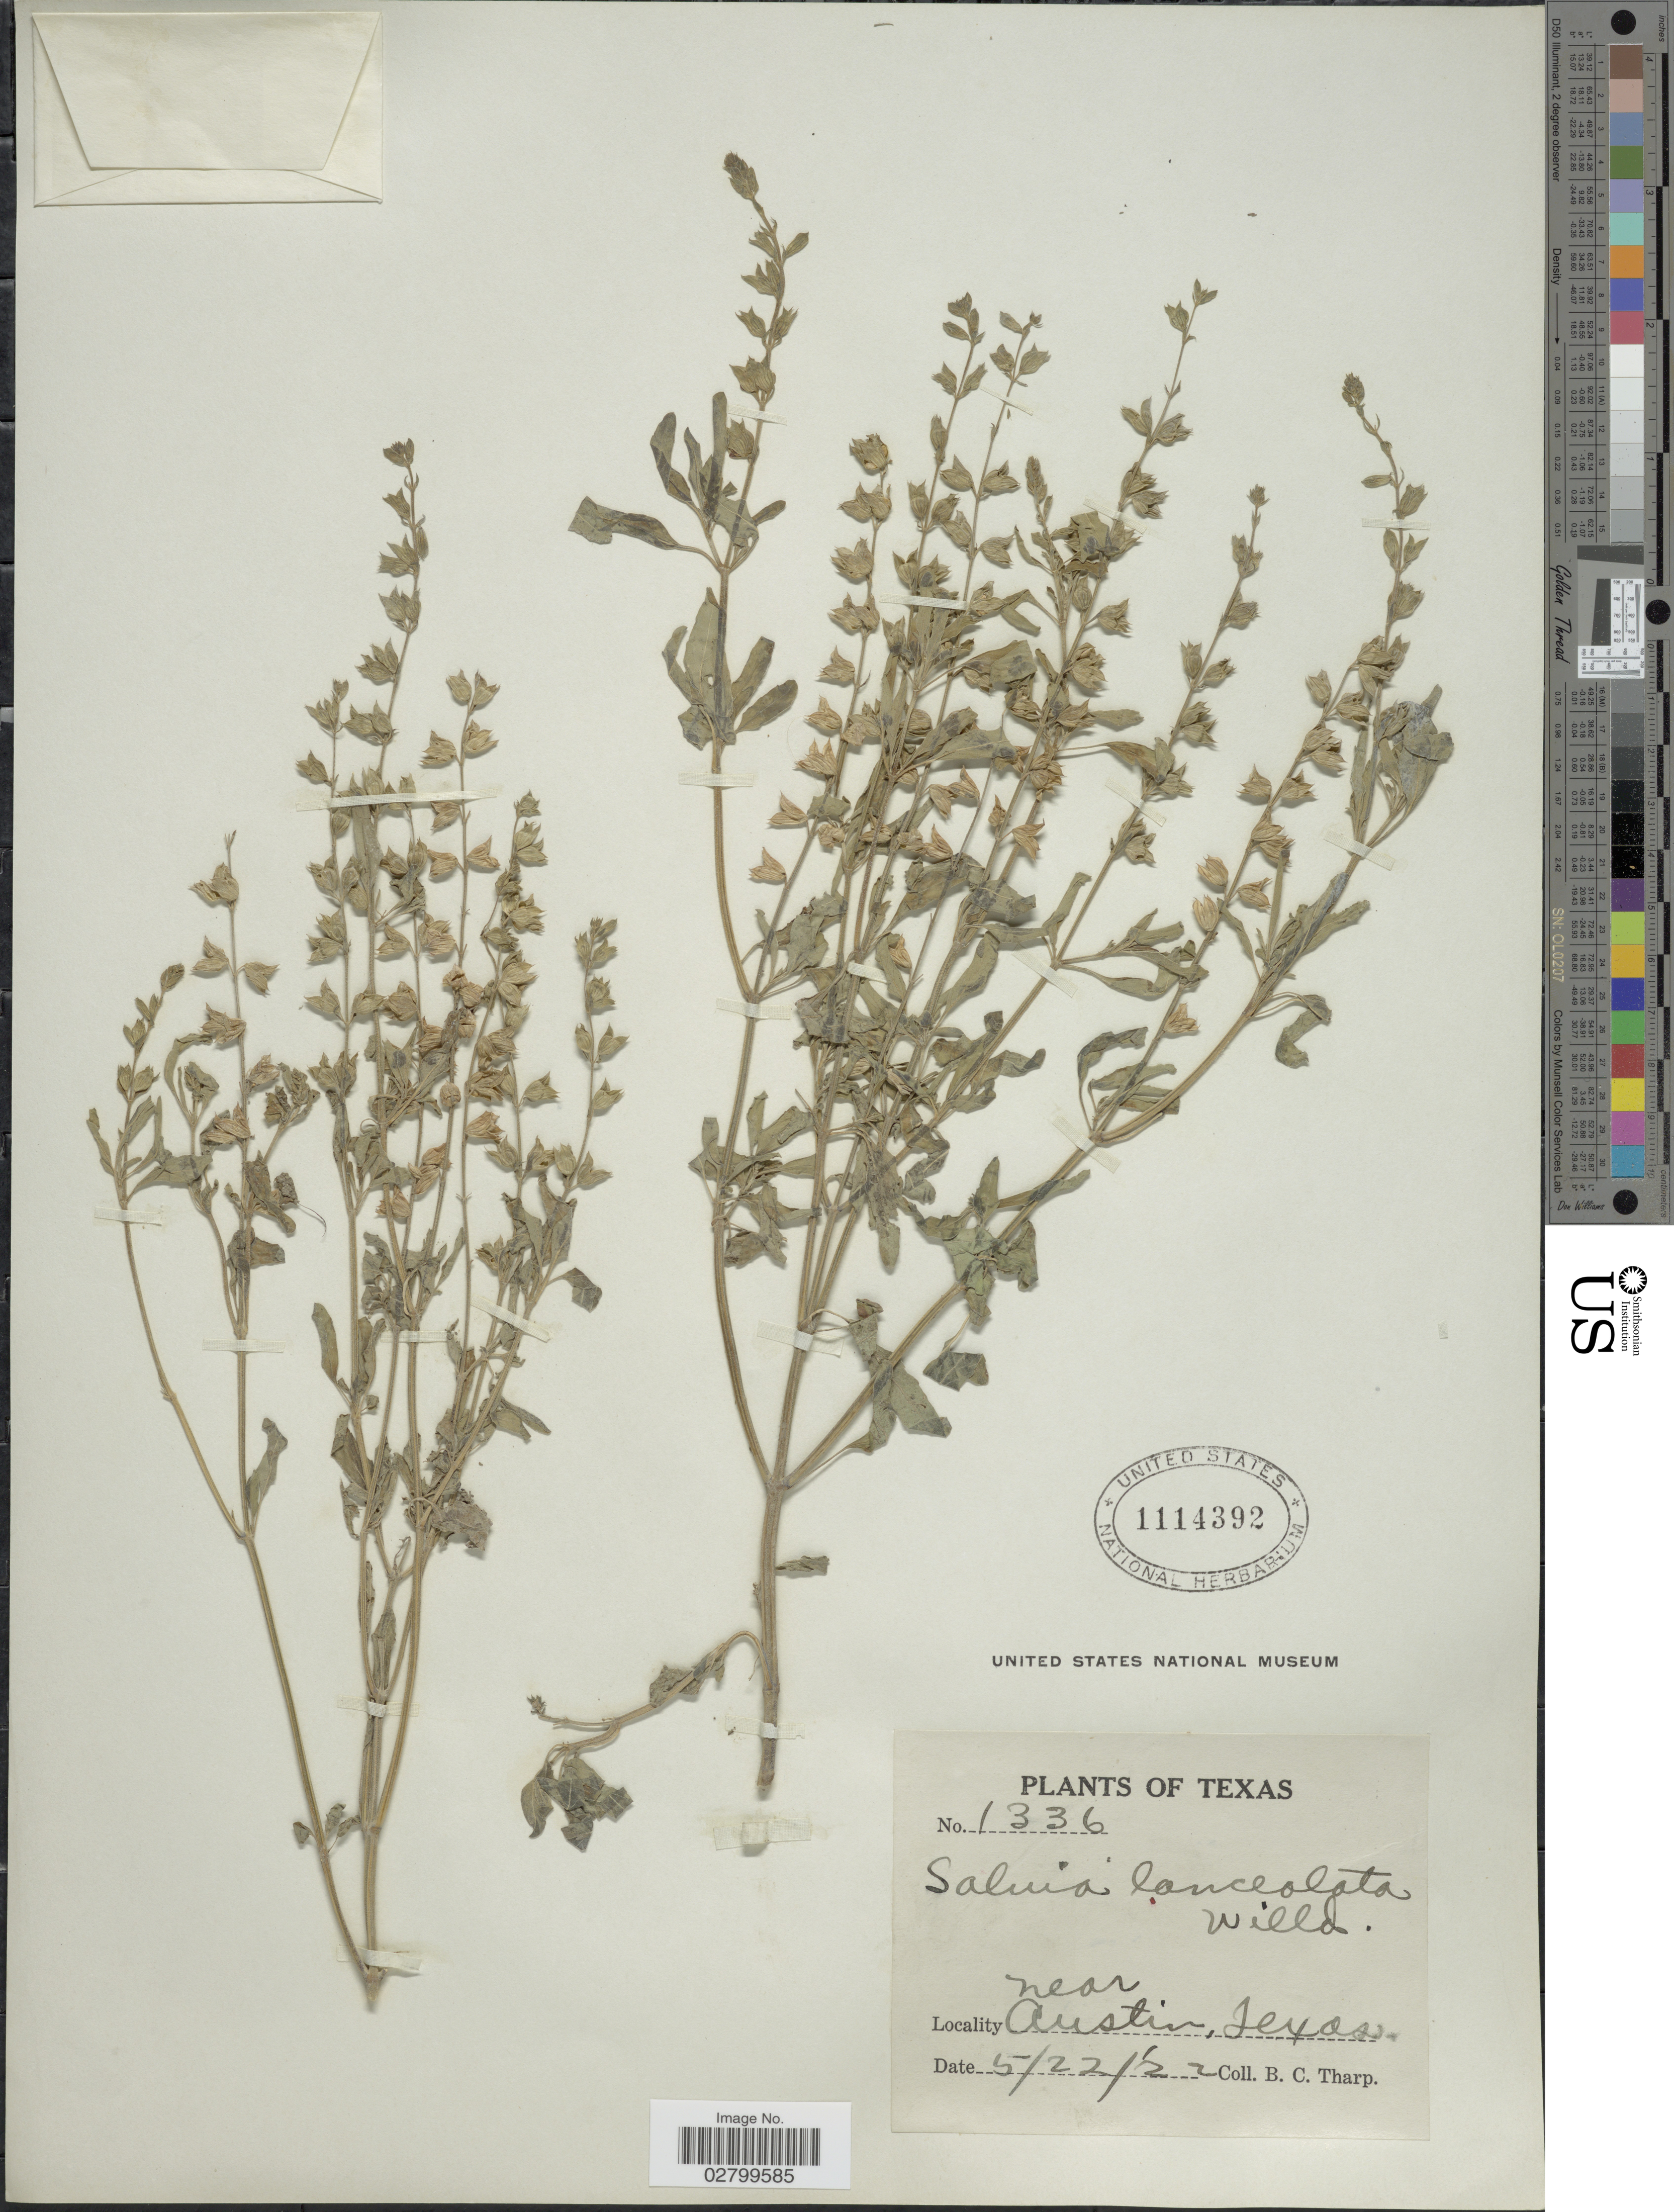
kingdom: Plantae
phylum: Tracheophyta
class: Magnoliopsida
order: Lamiales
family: Lamiaceae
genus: Salvia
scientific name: Salvia lanceolata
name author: Brouss.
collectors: B. C. Tharp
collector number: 1336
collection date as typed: Transcribed d/m/y: 22/5/22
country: United States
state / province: Texas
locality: Near Austin, Texas.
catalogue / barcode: US 1114392